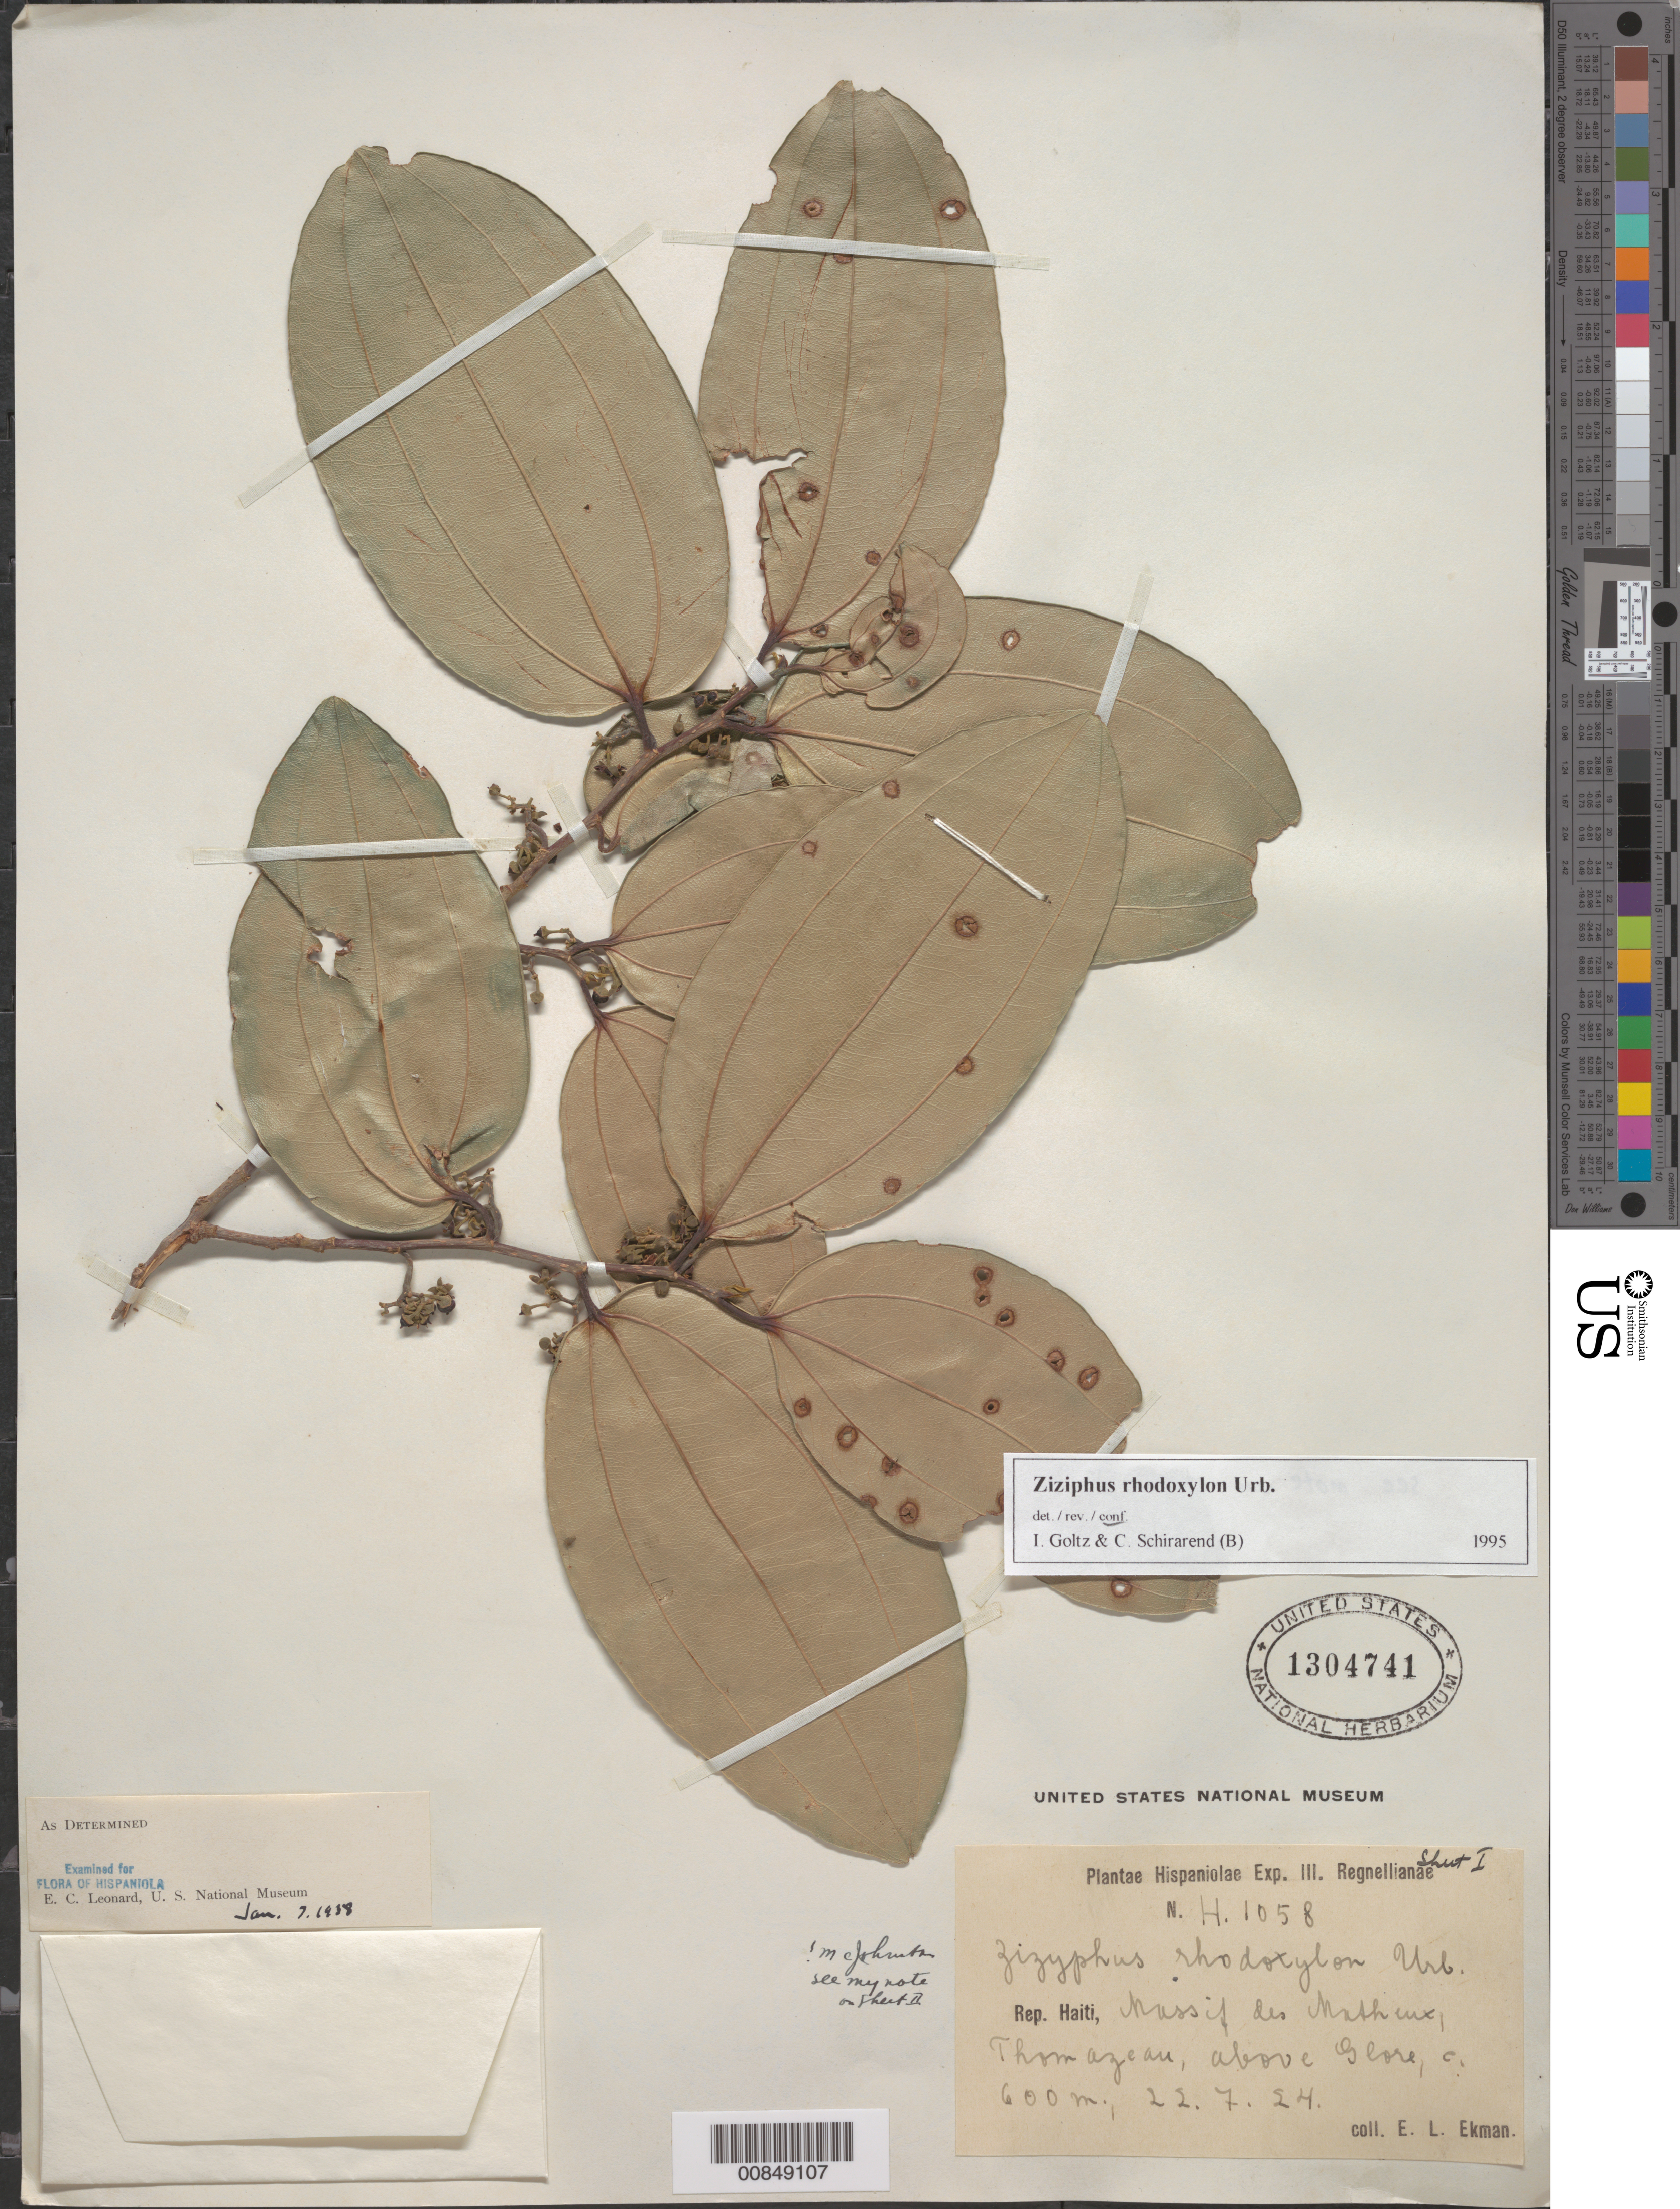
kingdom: Plantae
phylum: Tracheophyta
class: Magnoliopsida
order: Rosales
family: Rhamnaceae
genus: Sarcomphalus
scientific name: Sarcomphalus rhodoxylon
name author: (Urb.) Hauenschild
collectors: E. L. Ekman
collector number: H 1058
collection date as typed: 22 Jul 1924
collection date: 1924-07-22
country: Haiti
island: Hispaniola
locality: Massif des Matheux, Thomazeau, above Glore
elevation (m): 600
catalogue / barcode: US 1304741